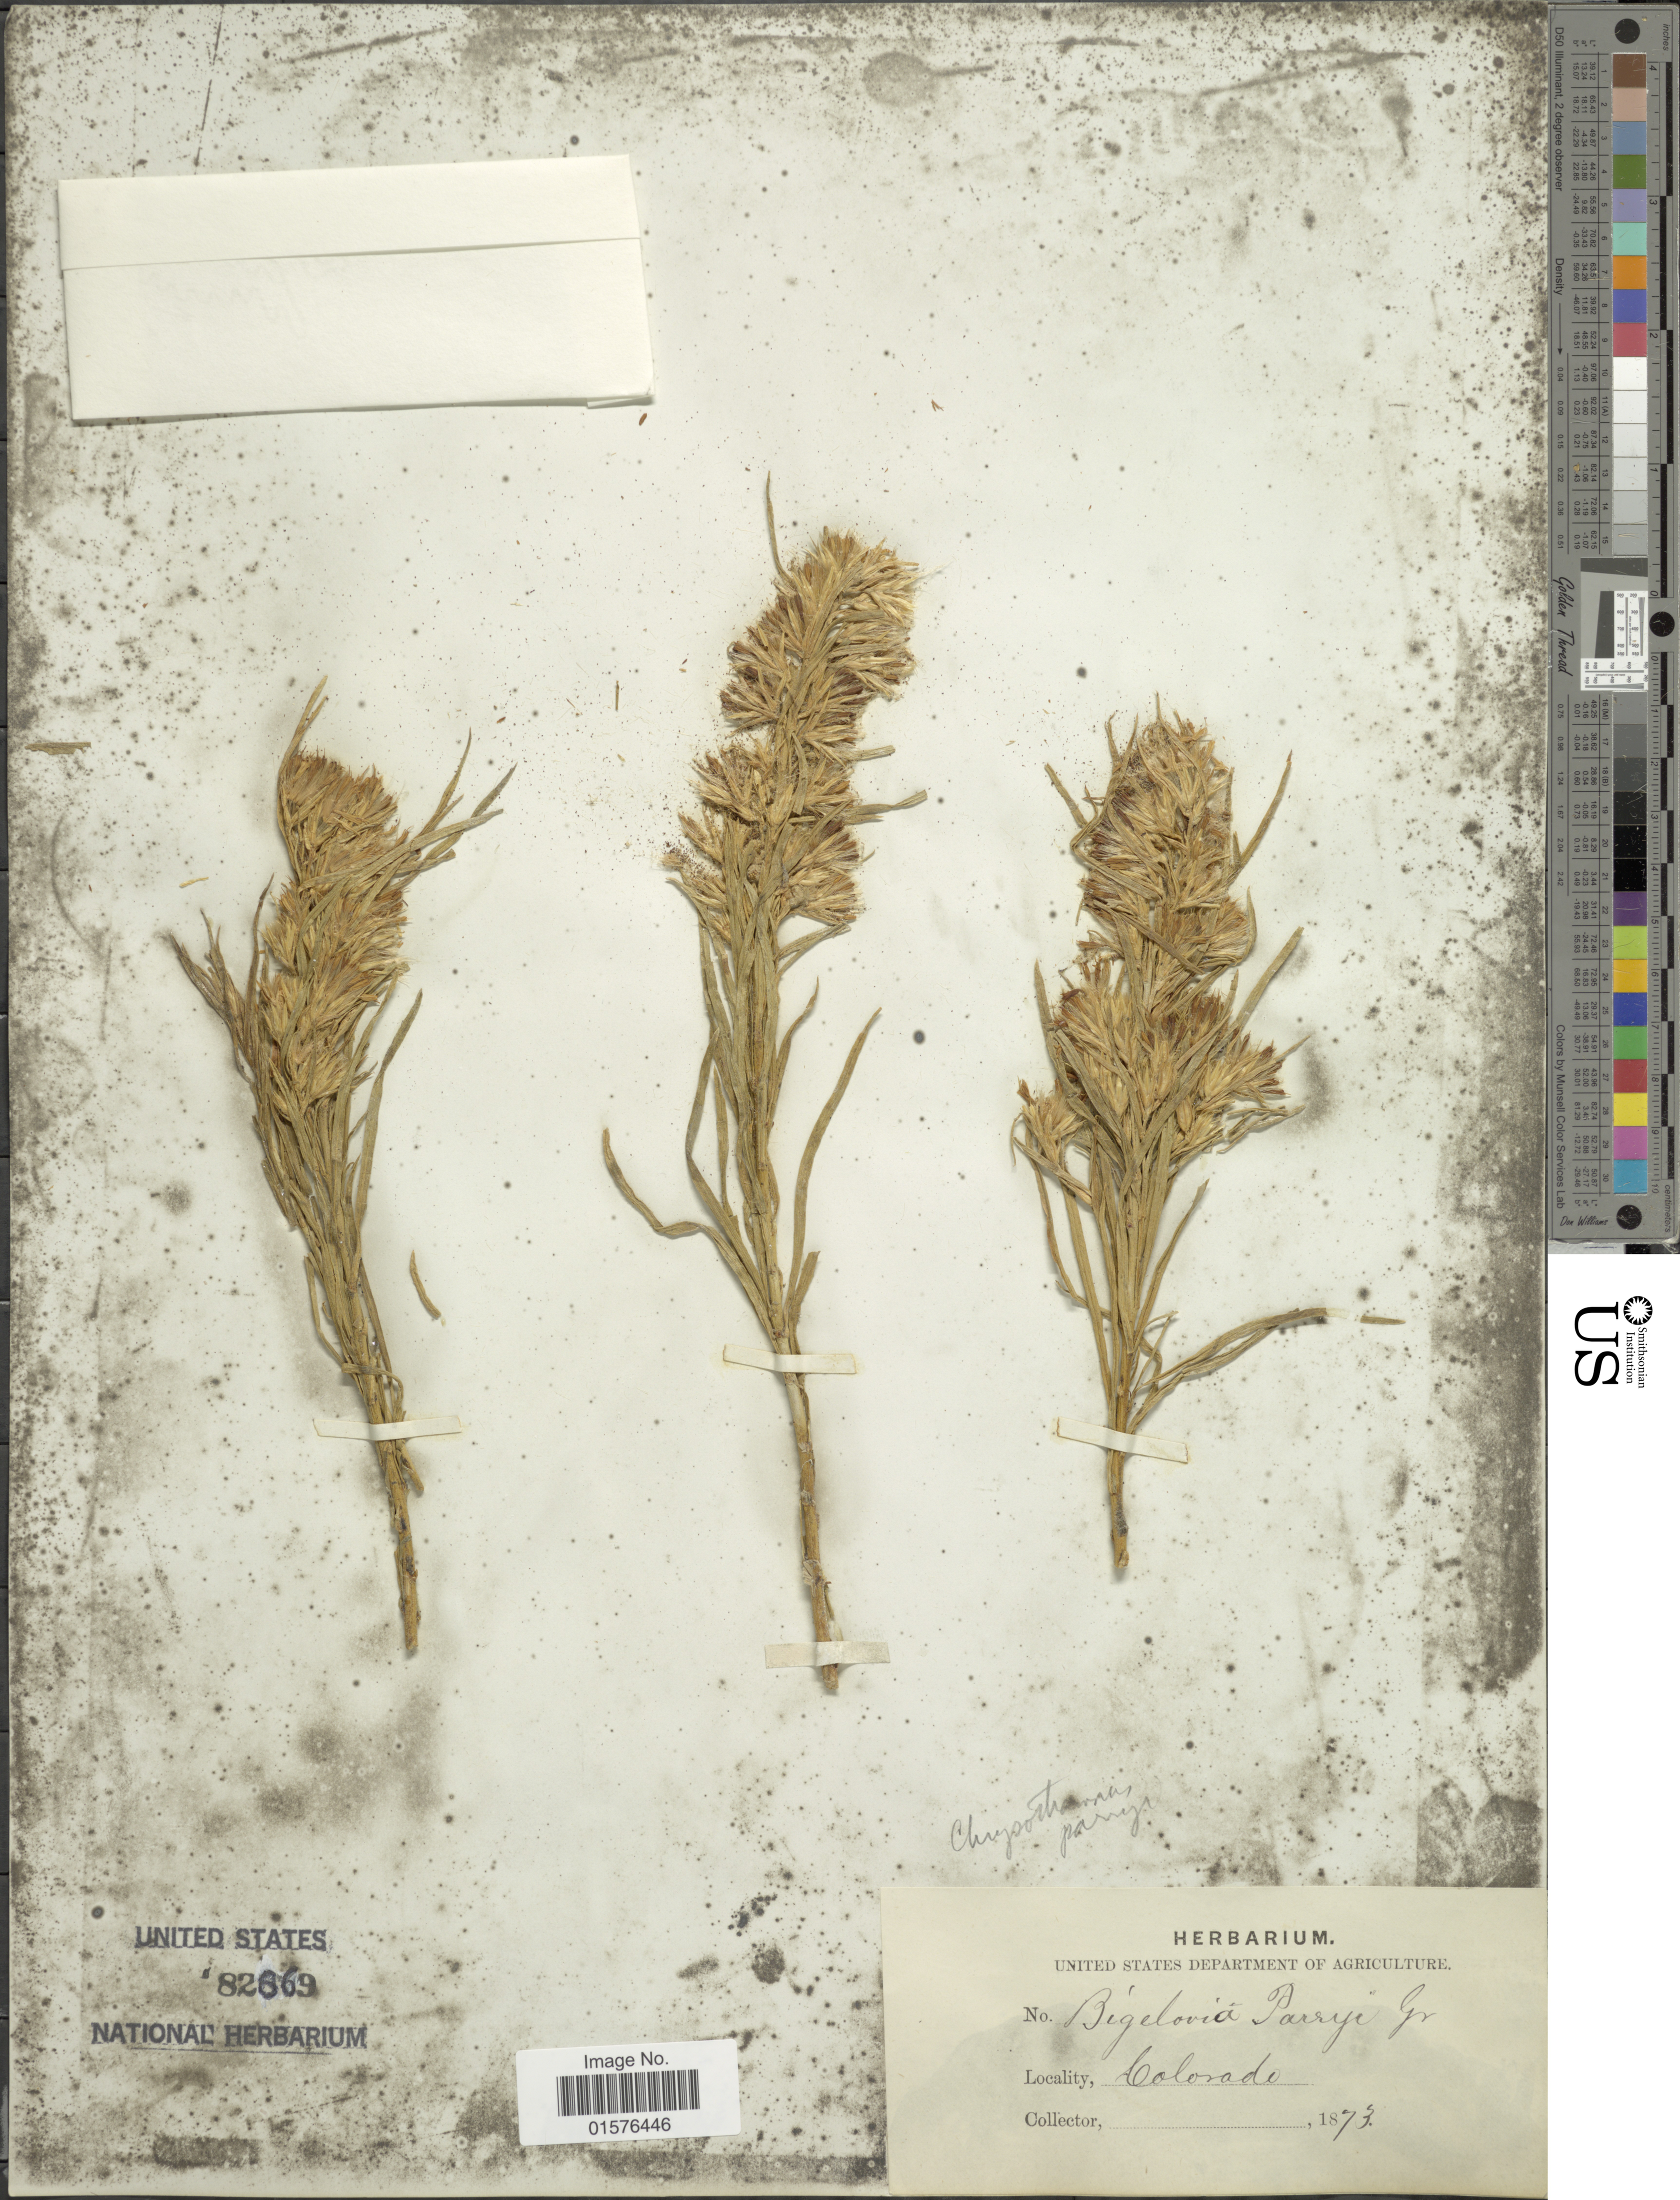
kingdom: Plantae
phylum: Tracheophyta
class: Magnoliopsida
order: Asterales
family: Asteraceae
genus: Ericameria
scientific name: Ericameria parryi var. parryi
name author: (A. Gray) G.L. Nesom & G.I. Baird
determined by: Urbatsch, Lowell E., Curator (LSU), Louisiana State University (UNITED STATES)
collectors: United States Department of Agriculture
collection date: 1873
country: United States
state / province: Colorado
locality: Colorado.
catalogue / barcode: US 82869